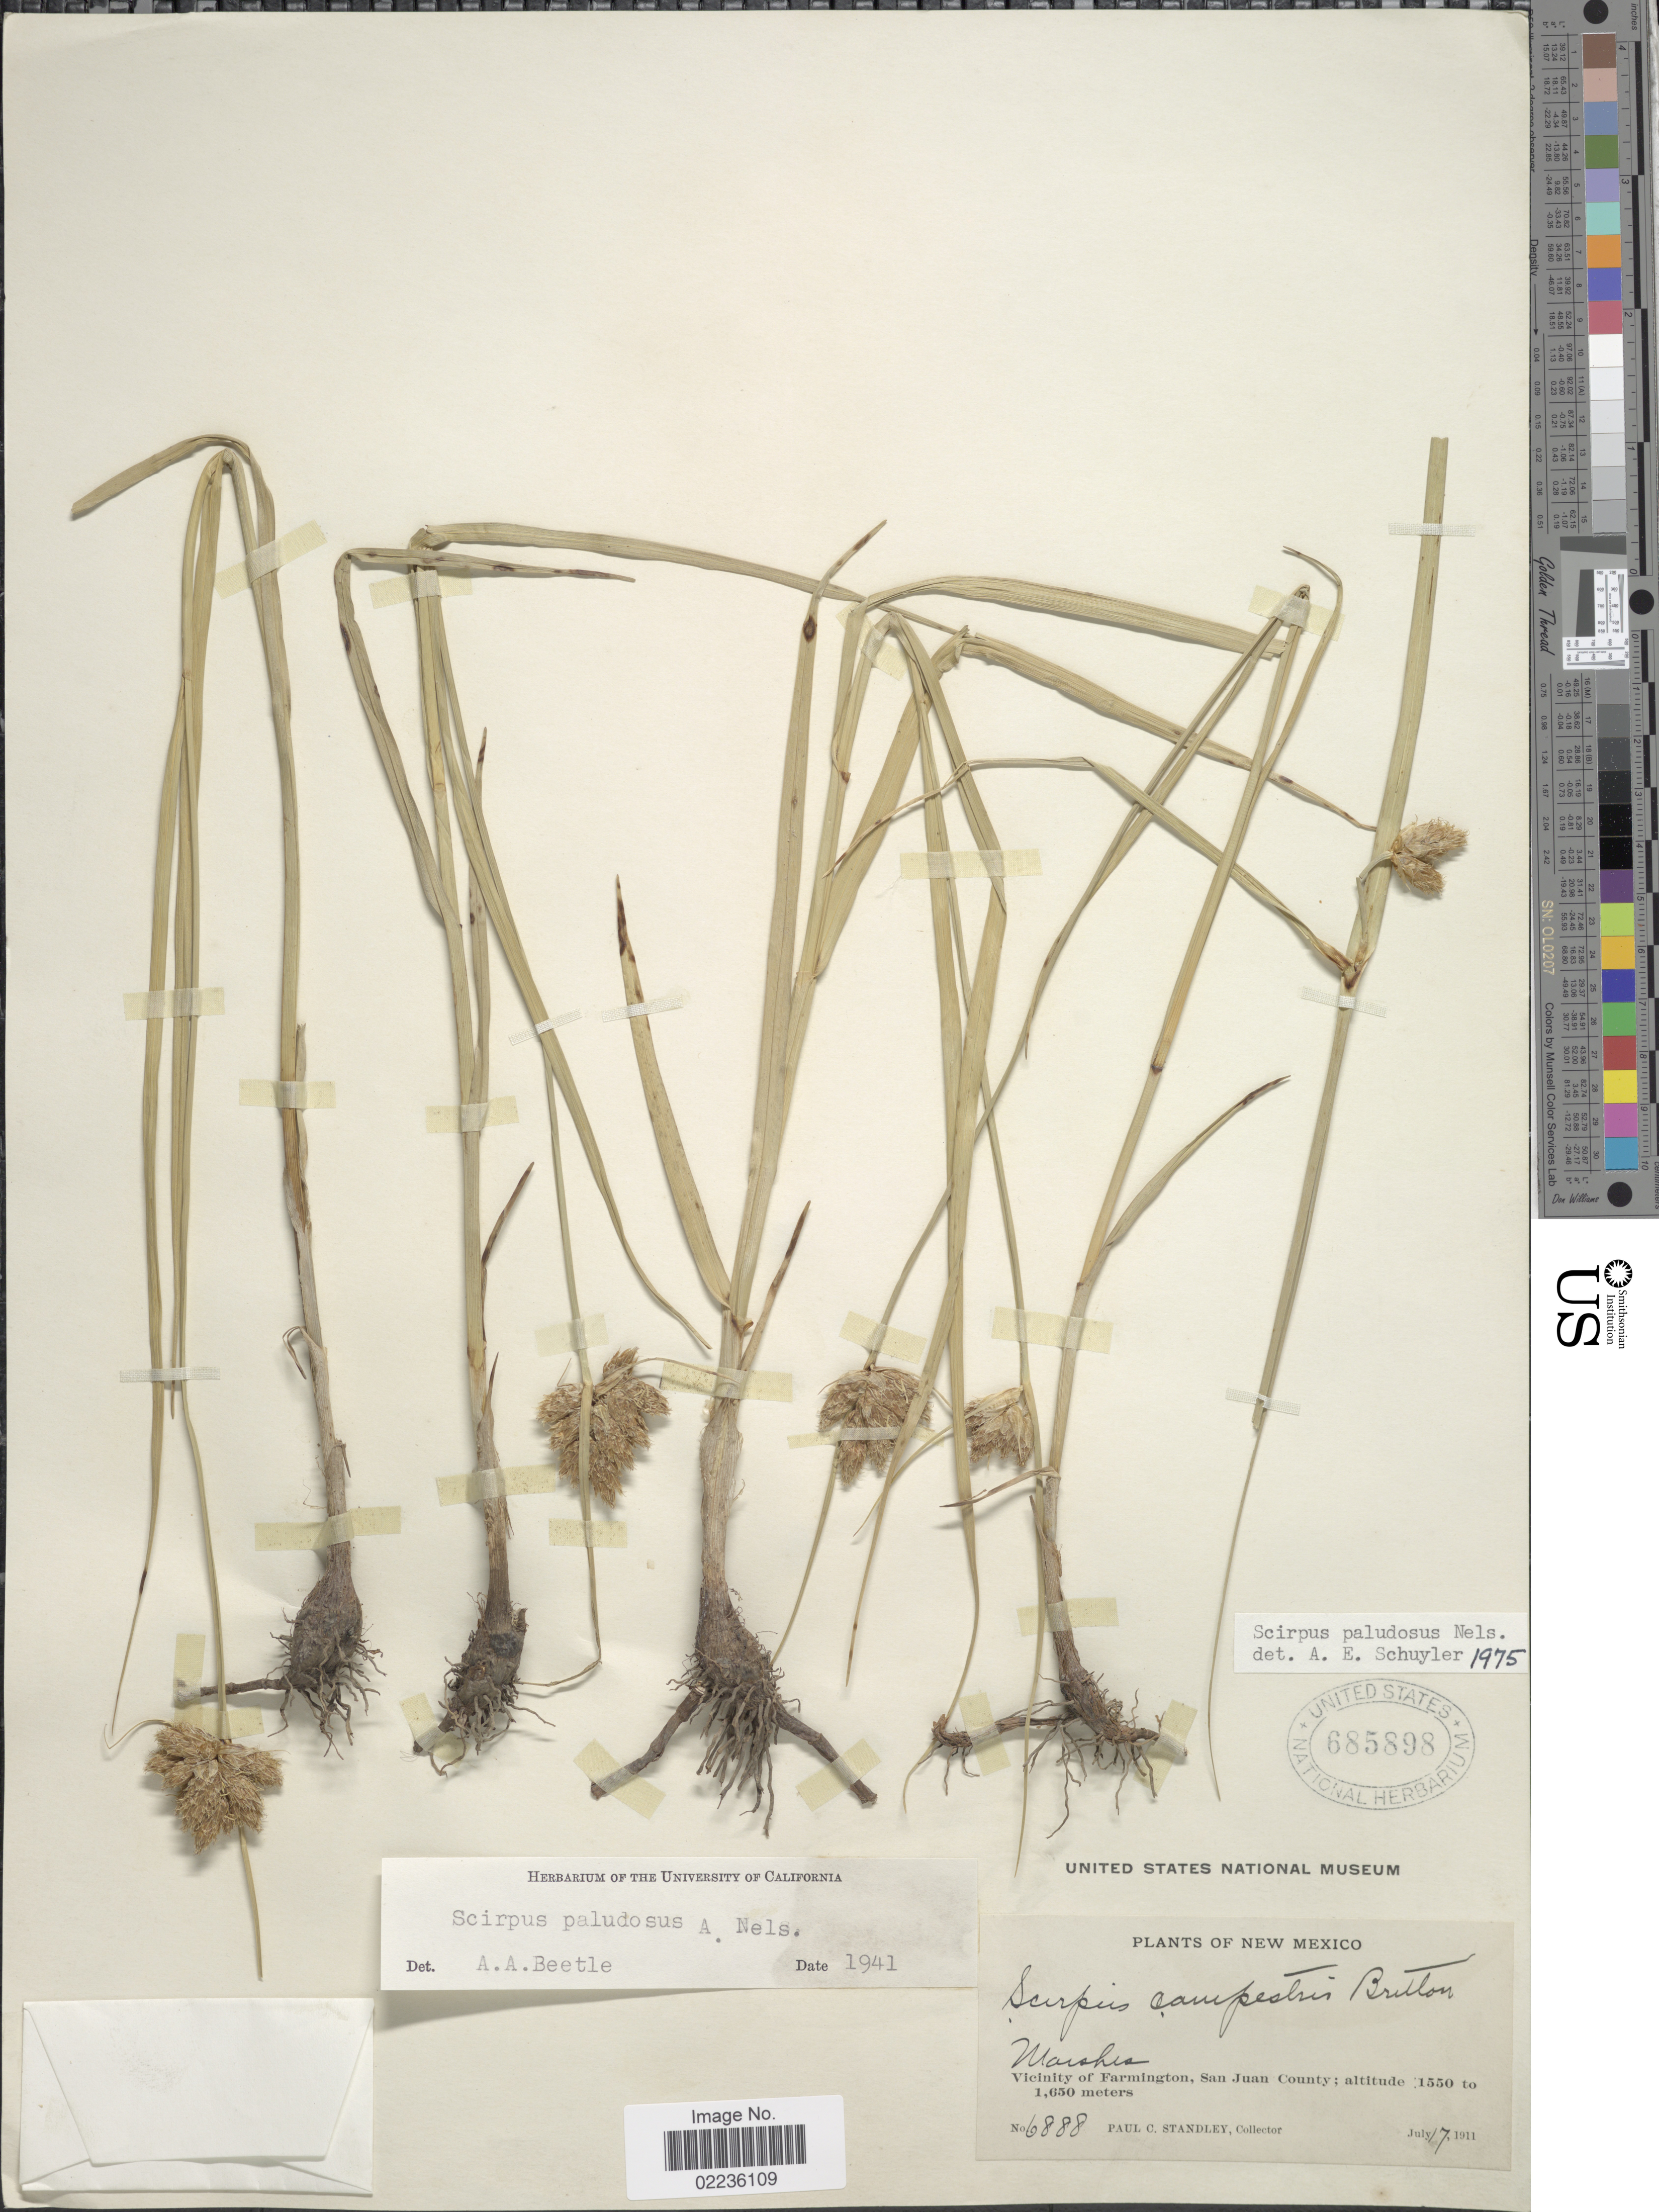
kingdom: Plantae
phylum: Tracheophyta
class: Liliopsida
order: Poales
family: Cyperaceae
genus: Bolboschoenus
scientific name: Bolboschoenus maritimus subsp. paludosus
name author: (A. Nelson) T. Koyama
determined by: Strong, M. T., (US), Smithsonian Institution - National Museum of Natural History (UNITED STATES)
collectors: P. C. Standley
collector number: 6888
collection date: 1911-07-17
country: United States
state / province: New Mexico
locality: Marshes. Vicinity of Farmington, San Juan County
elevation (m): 1550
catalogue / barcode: US 685898